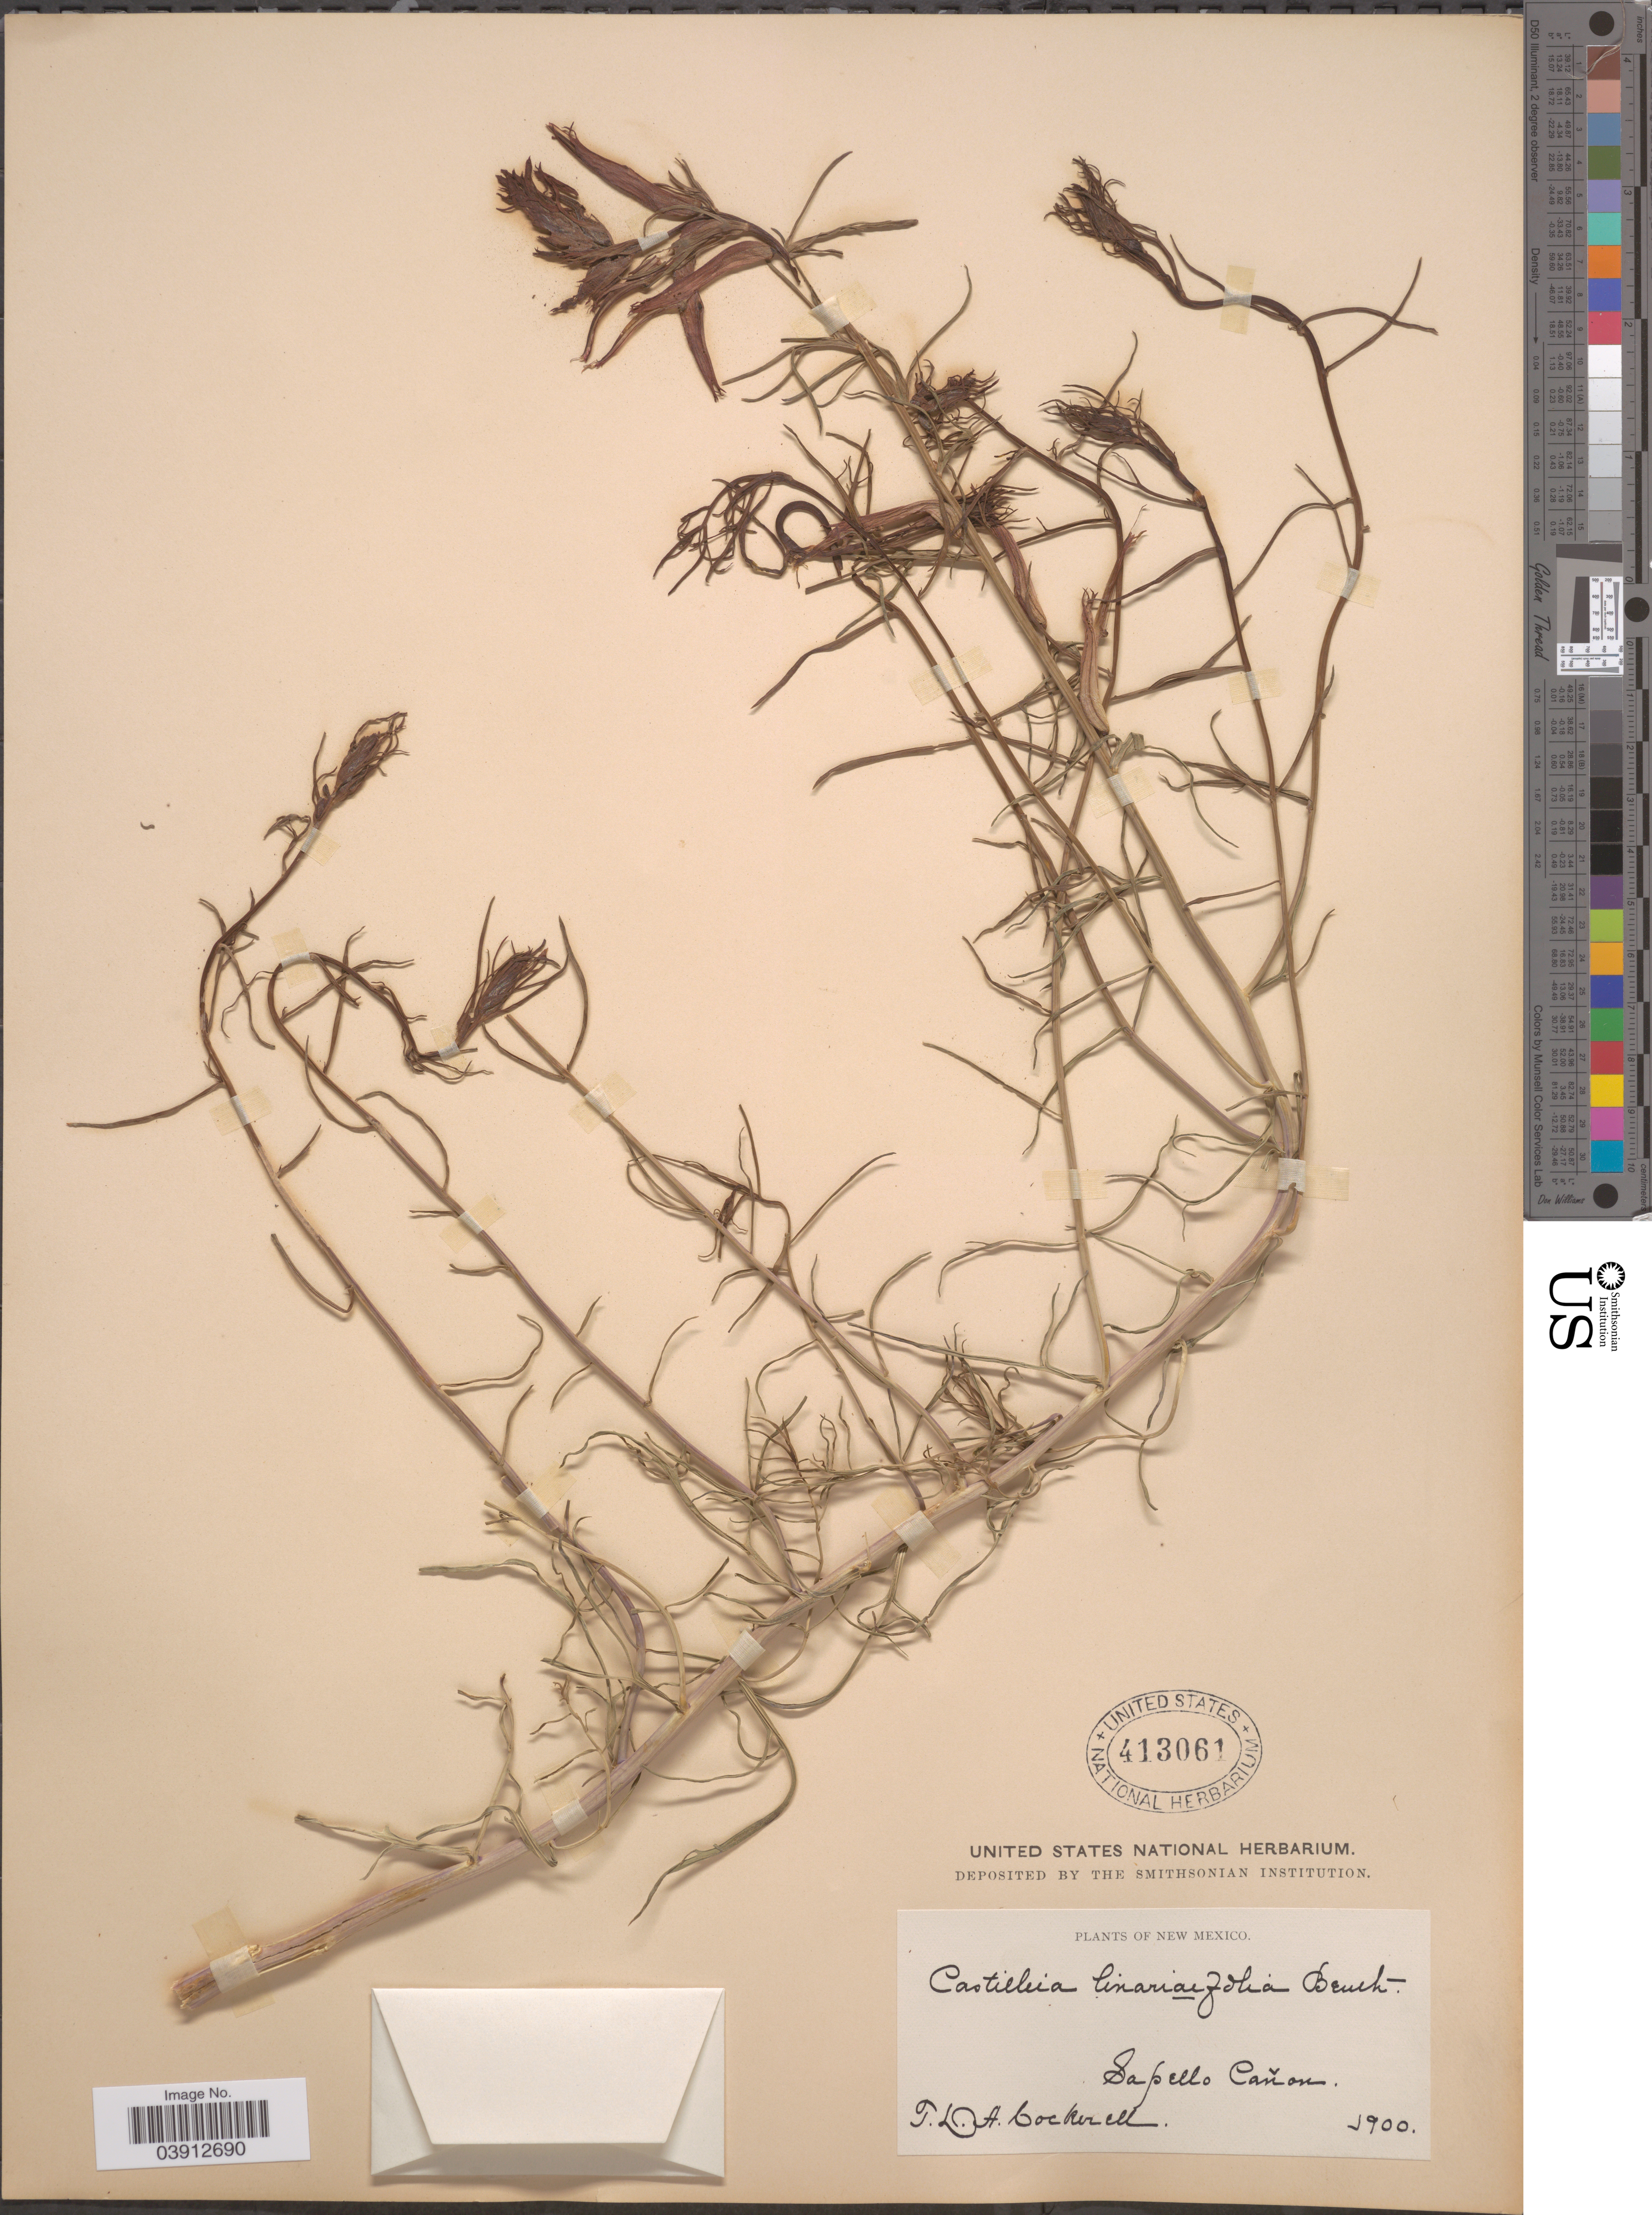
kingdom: Plantae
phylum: Tracheophyta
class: Magnoliopsida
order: Lamiales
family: Orobanchaceae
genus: Castilleja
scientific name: Castilleja linariifolia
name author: Benth.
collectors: T. Cockerell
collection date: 1900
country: United States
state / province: New Mexico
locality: Sapello Cañon.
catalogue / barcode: US 413061